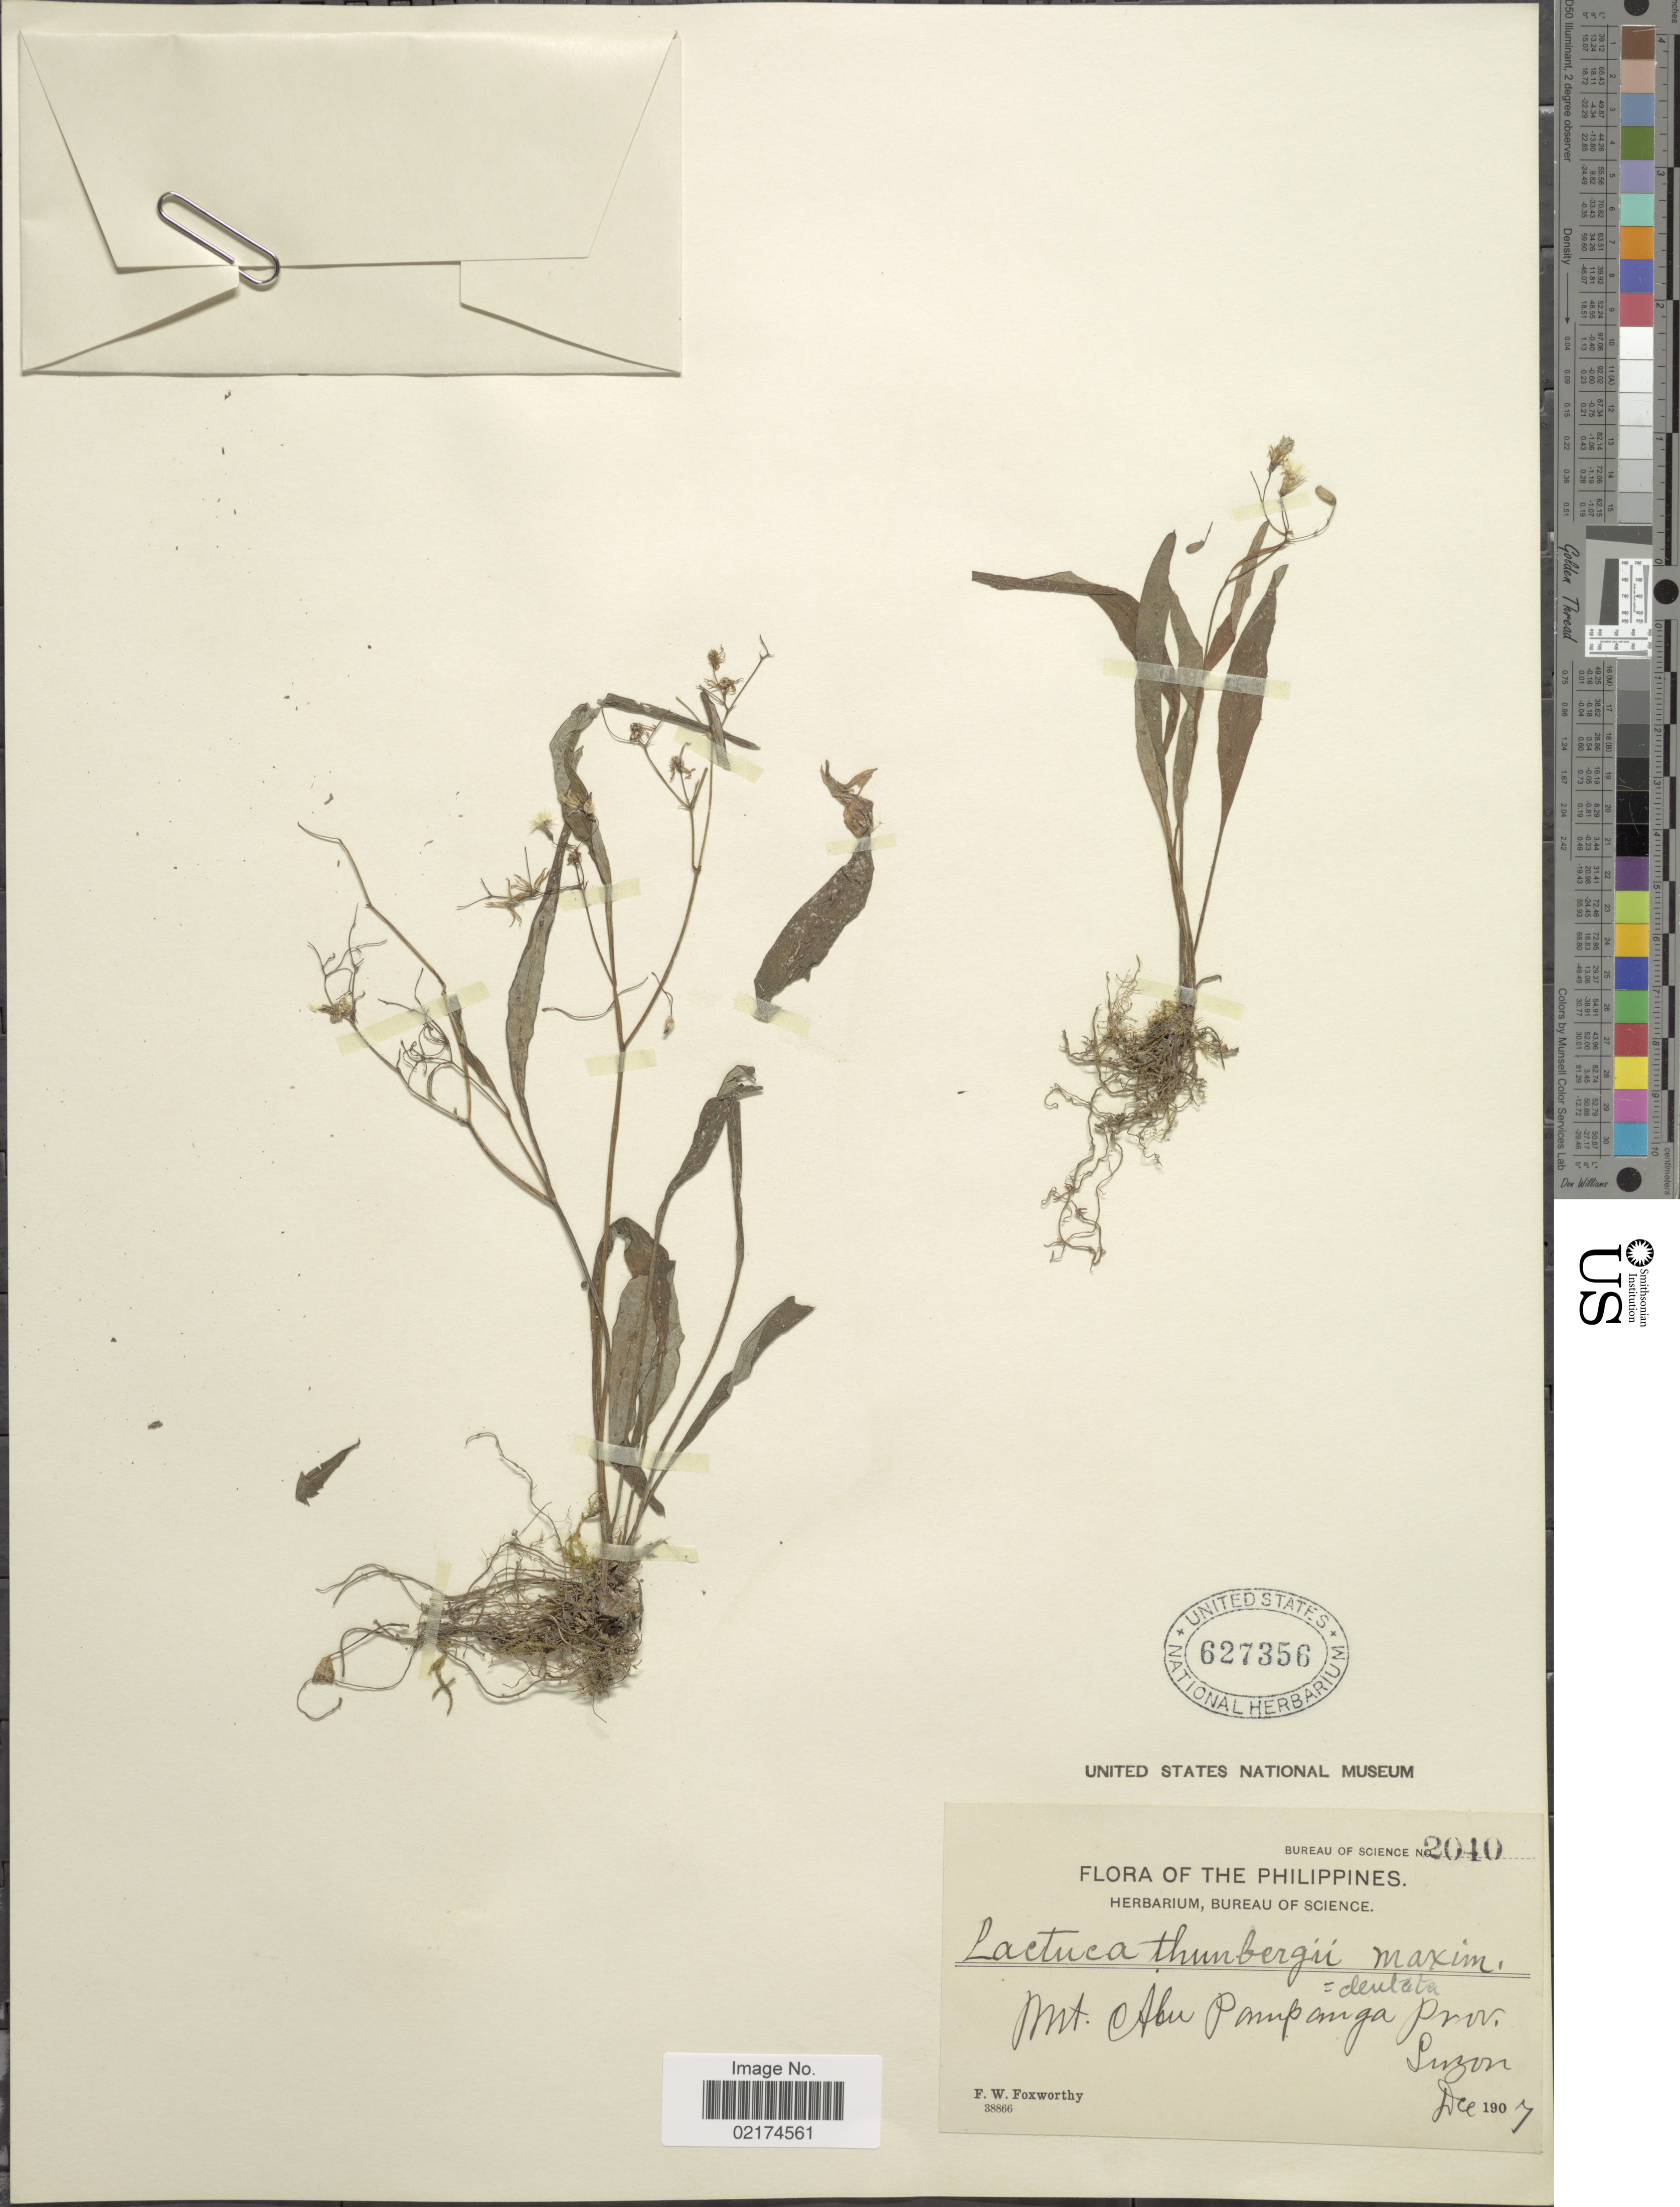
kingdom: Plantae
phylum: Tracheophyta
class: Magnoliopsida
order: Asterales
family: Asteraceae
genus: Ixeridium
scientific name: Ixeridium dentatum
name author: (Thunb.) Tzvelev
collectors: F. W. Foxworthy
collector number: Bureau Of Science 2040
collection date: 1907-12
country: Philippines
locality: Mt. Abu Pampanga Prov., Luzon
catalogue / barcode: US 627356